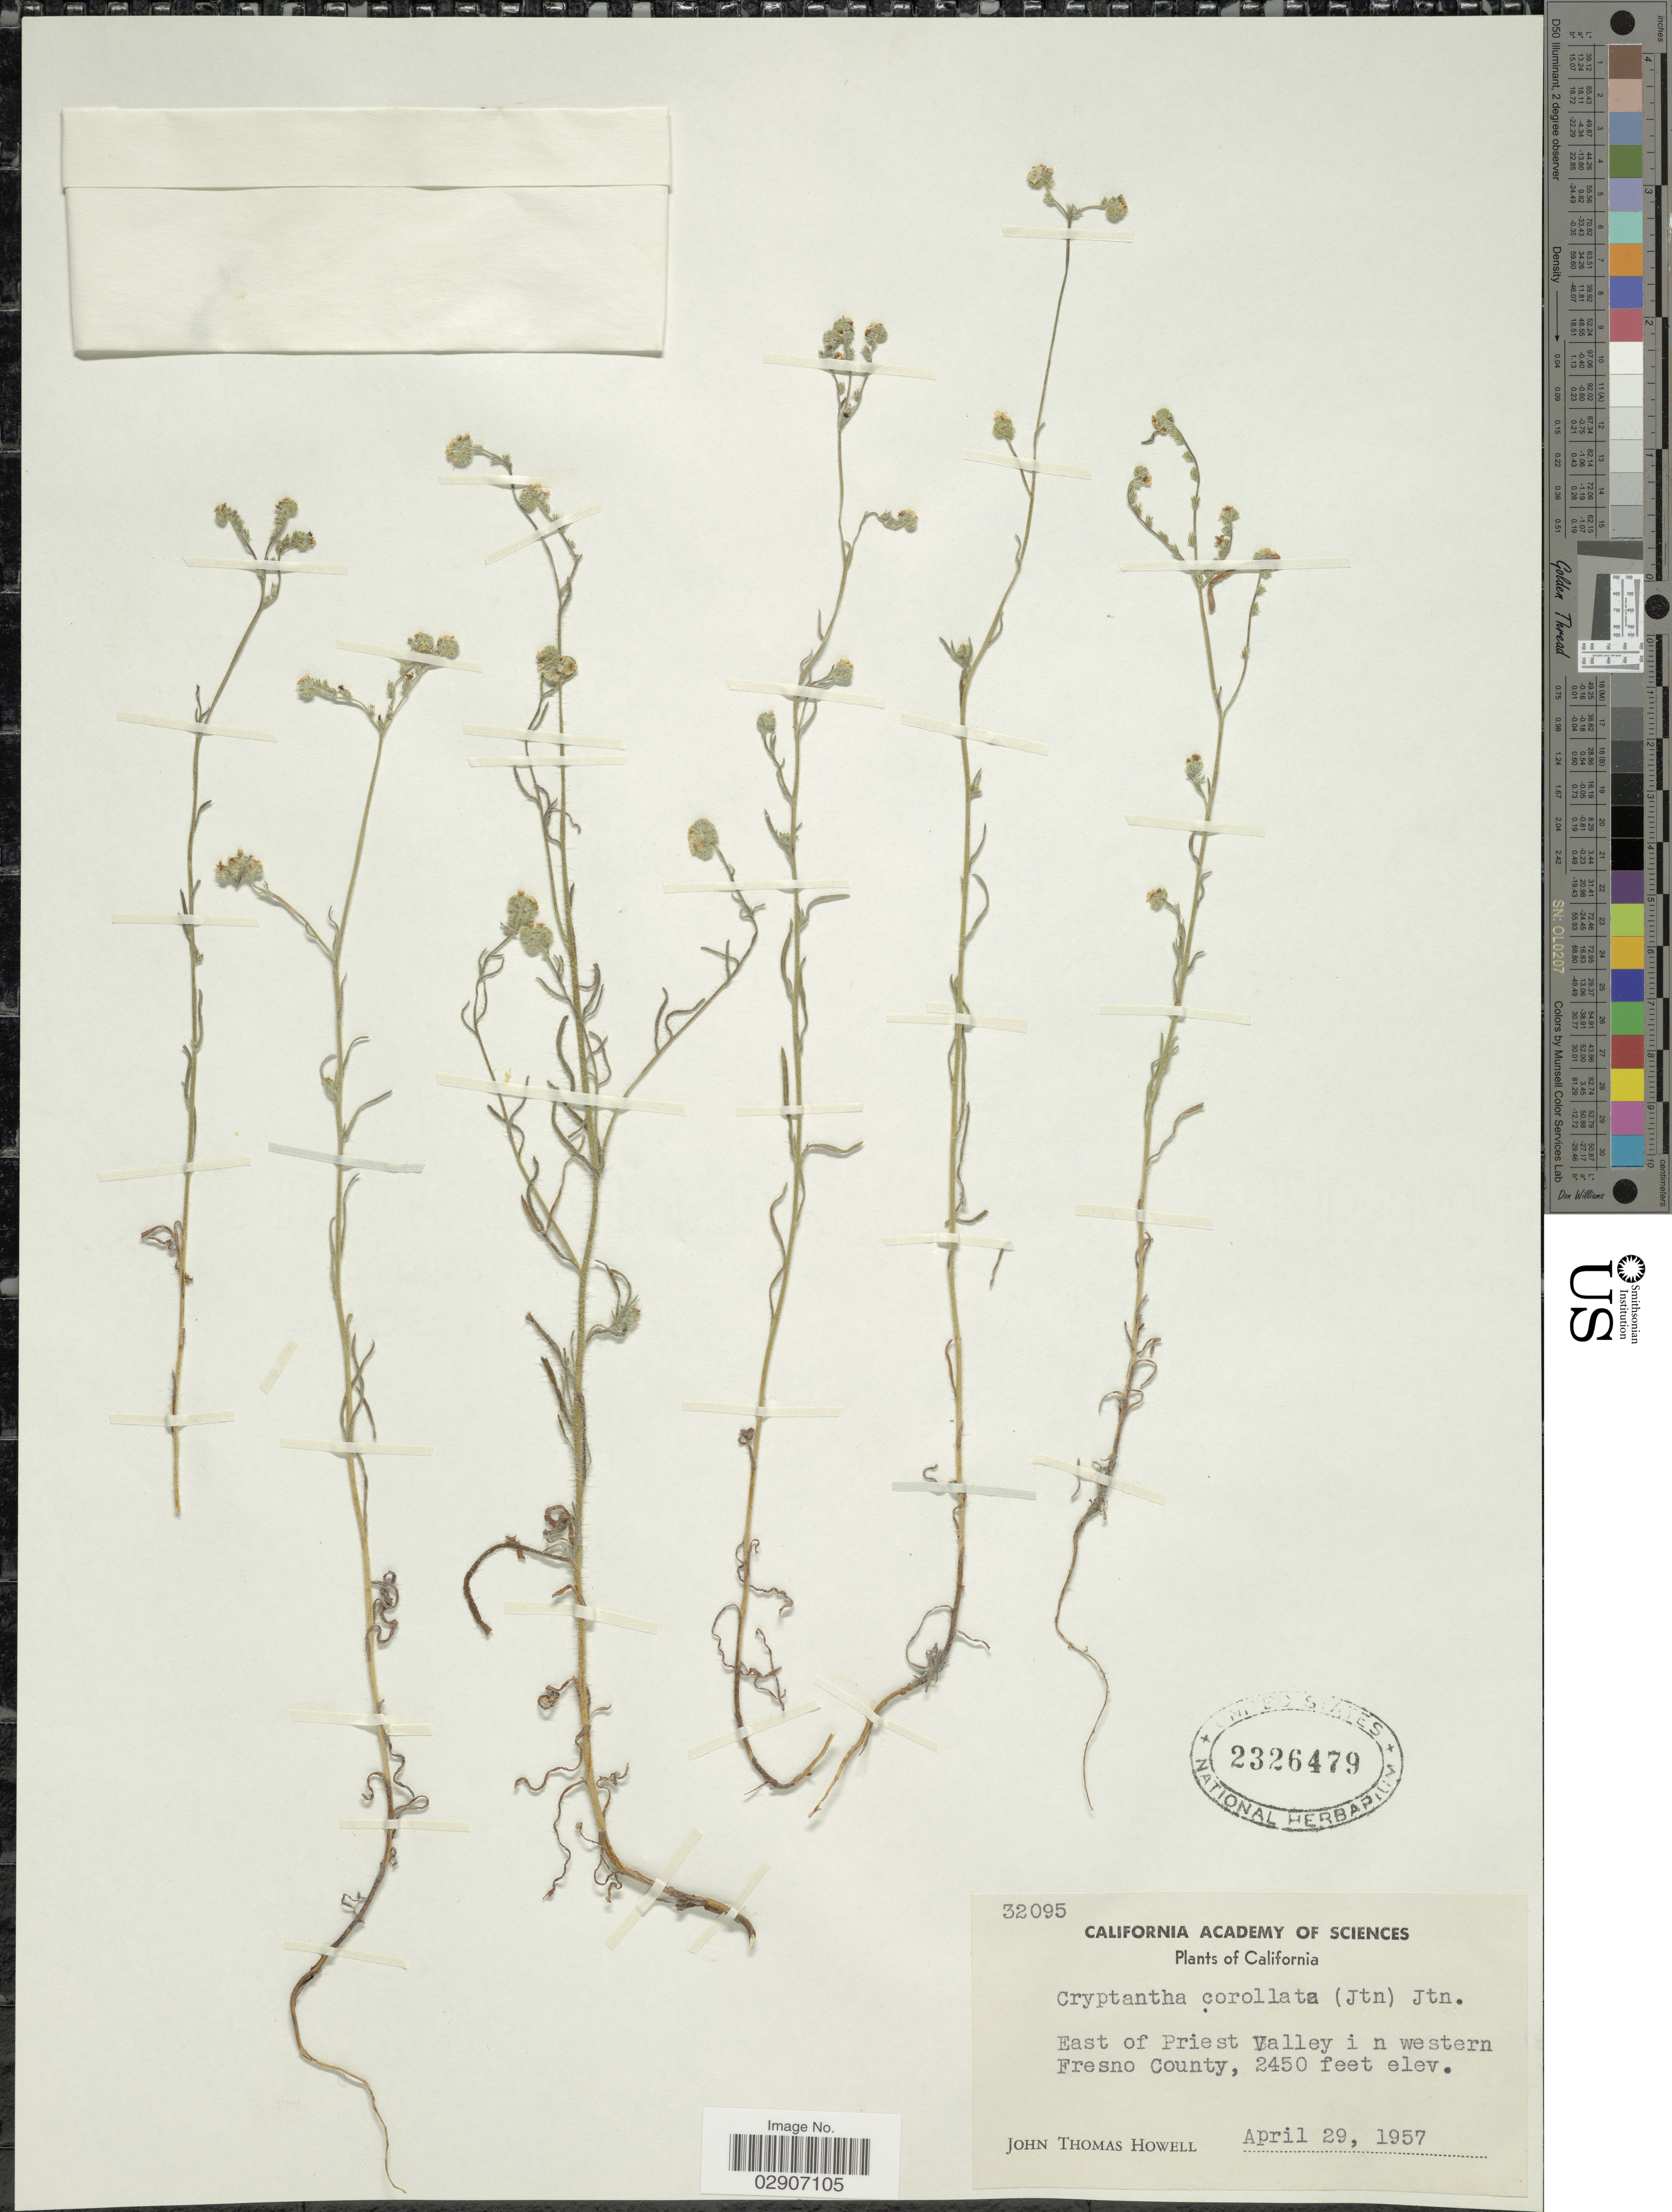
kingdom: Plantae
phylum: Tracheophyta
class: Magnoliopsida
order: Boraginales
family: Boraginaceae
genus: Cryptantha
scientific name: Cryptantha corollata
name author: (I.M. Johnst.) I.M. Johnst.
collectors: J. T. Howell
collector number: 32095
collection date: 1957-04-29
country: United States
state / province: California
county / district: Fresno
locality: East of Priest Valley in western Fresno County.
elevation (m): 747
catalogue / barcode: US 2326479